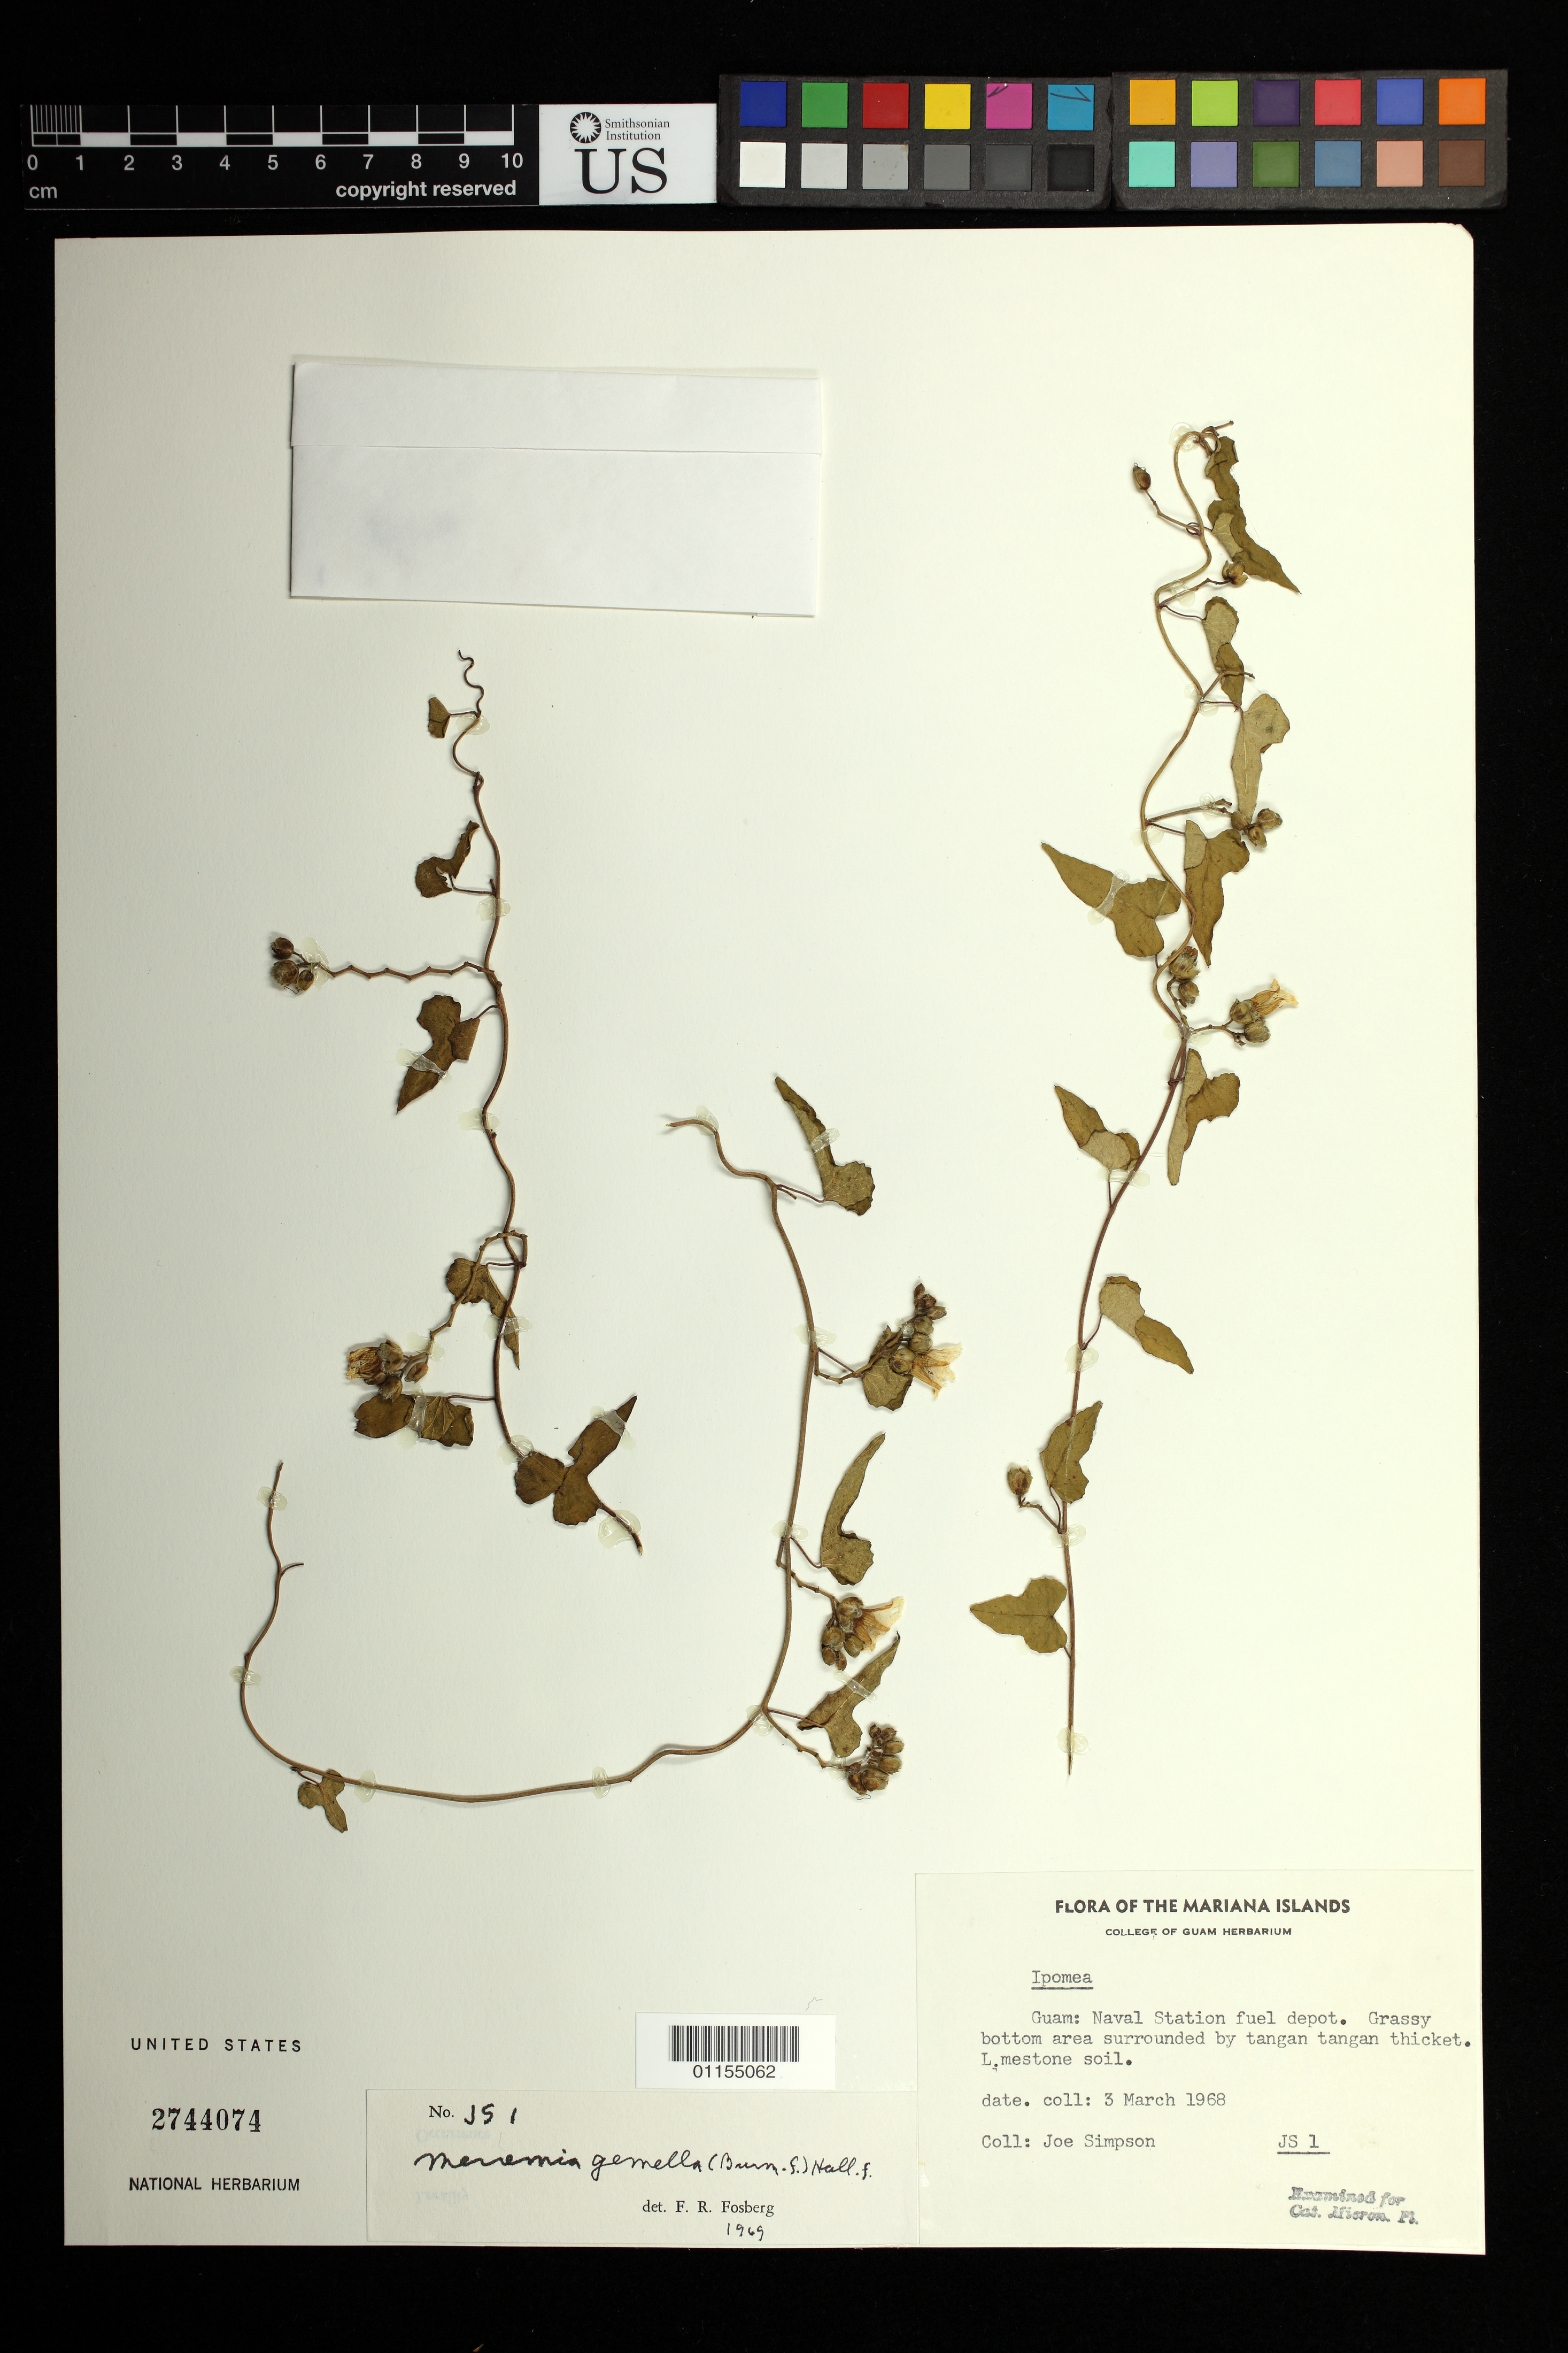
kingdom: Plantae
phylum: Tracheophyta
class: Magnoliopsida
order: Solanales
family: Convolvulaceae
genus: Merremia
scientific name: Merremia gemella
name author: (Burm. f.) Hallier f.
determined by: Fosberg, F. R.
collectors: J. H. Simpson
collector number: JS 1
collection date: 1968-03-03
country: Guam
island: Guam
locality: Naval station fuel depot. Grassy bottom area.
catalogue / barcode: US 2744074